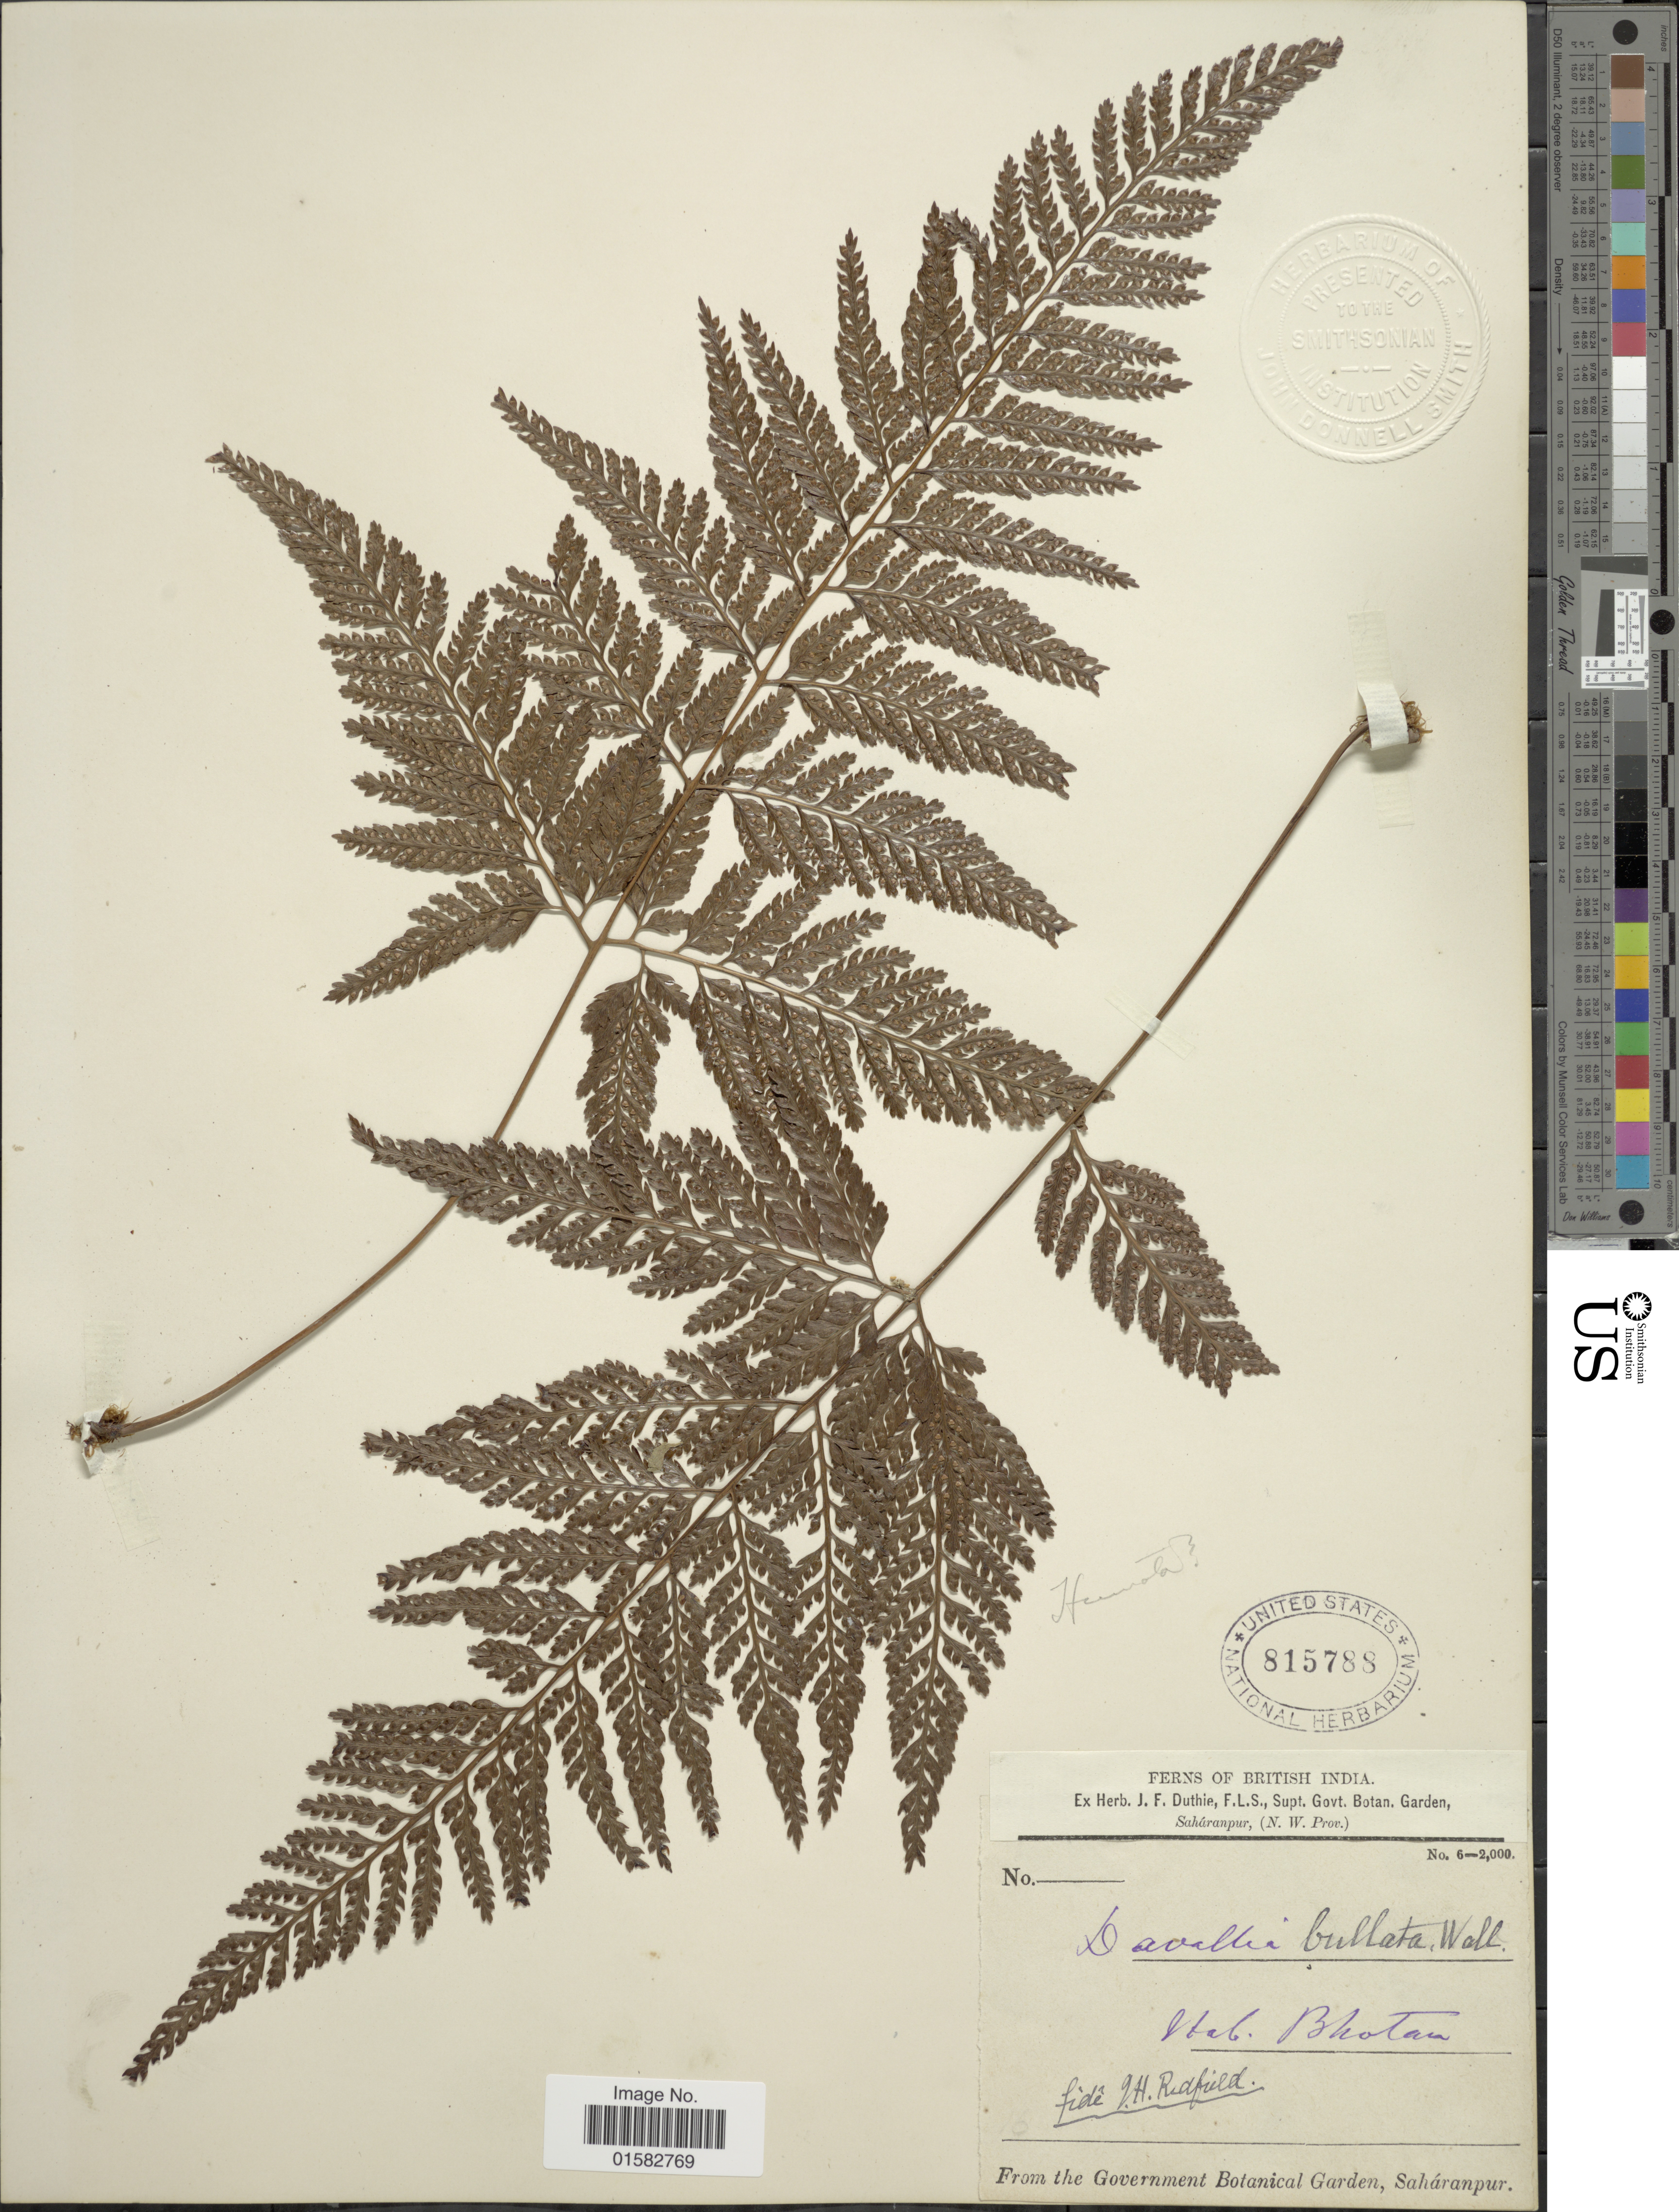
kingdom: Plantae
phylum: Tracheophyta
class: Polypodiopsida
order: Polypodiales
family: Davalliaceae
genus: Davallia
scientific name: Davallia griffithiana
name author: Hook.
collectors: ex herb. J. F. Duthie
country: India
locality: Saharanpur (N.W.Prov), Bhotan.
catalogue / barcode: US 815788